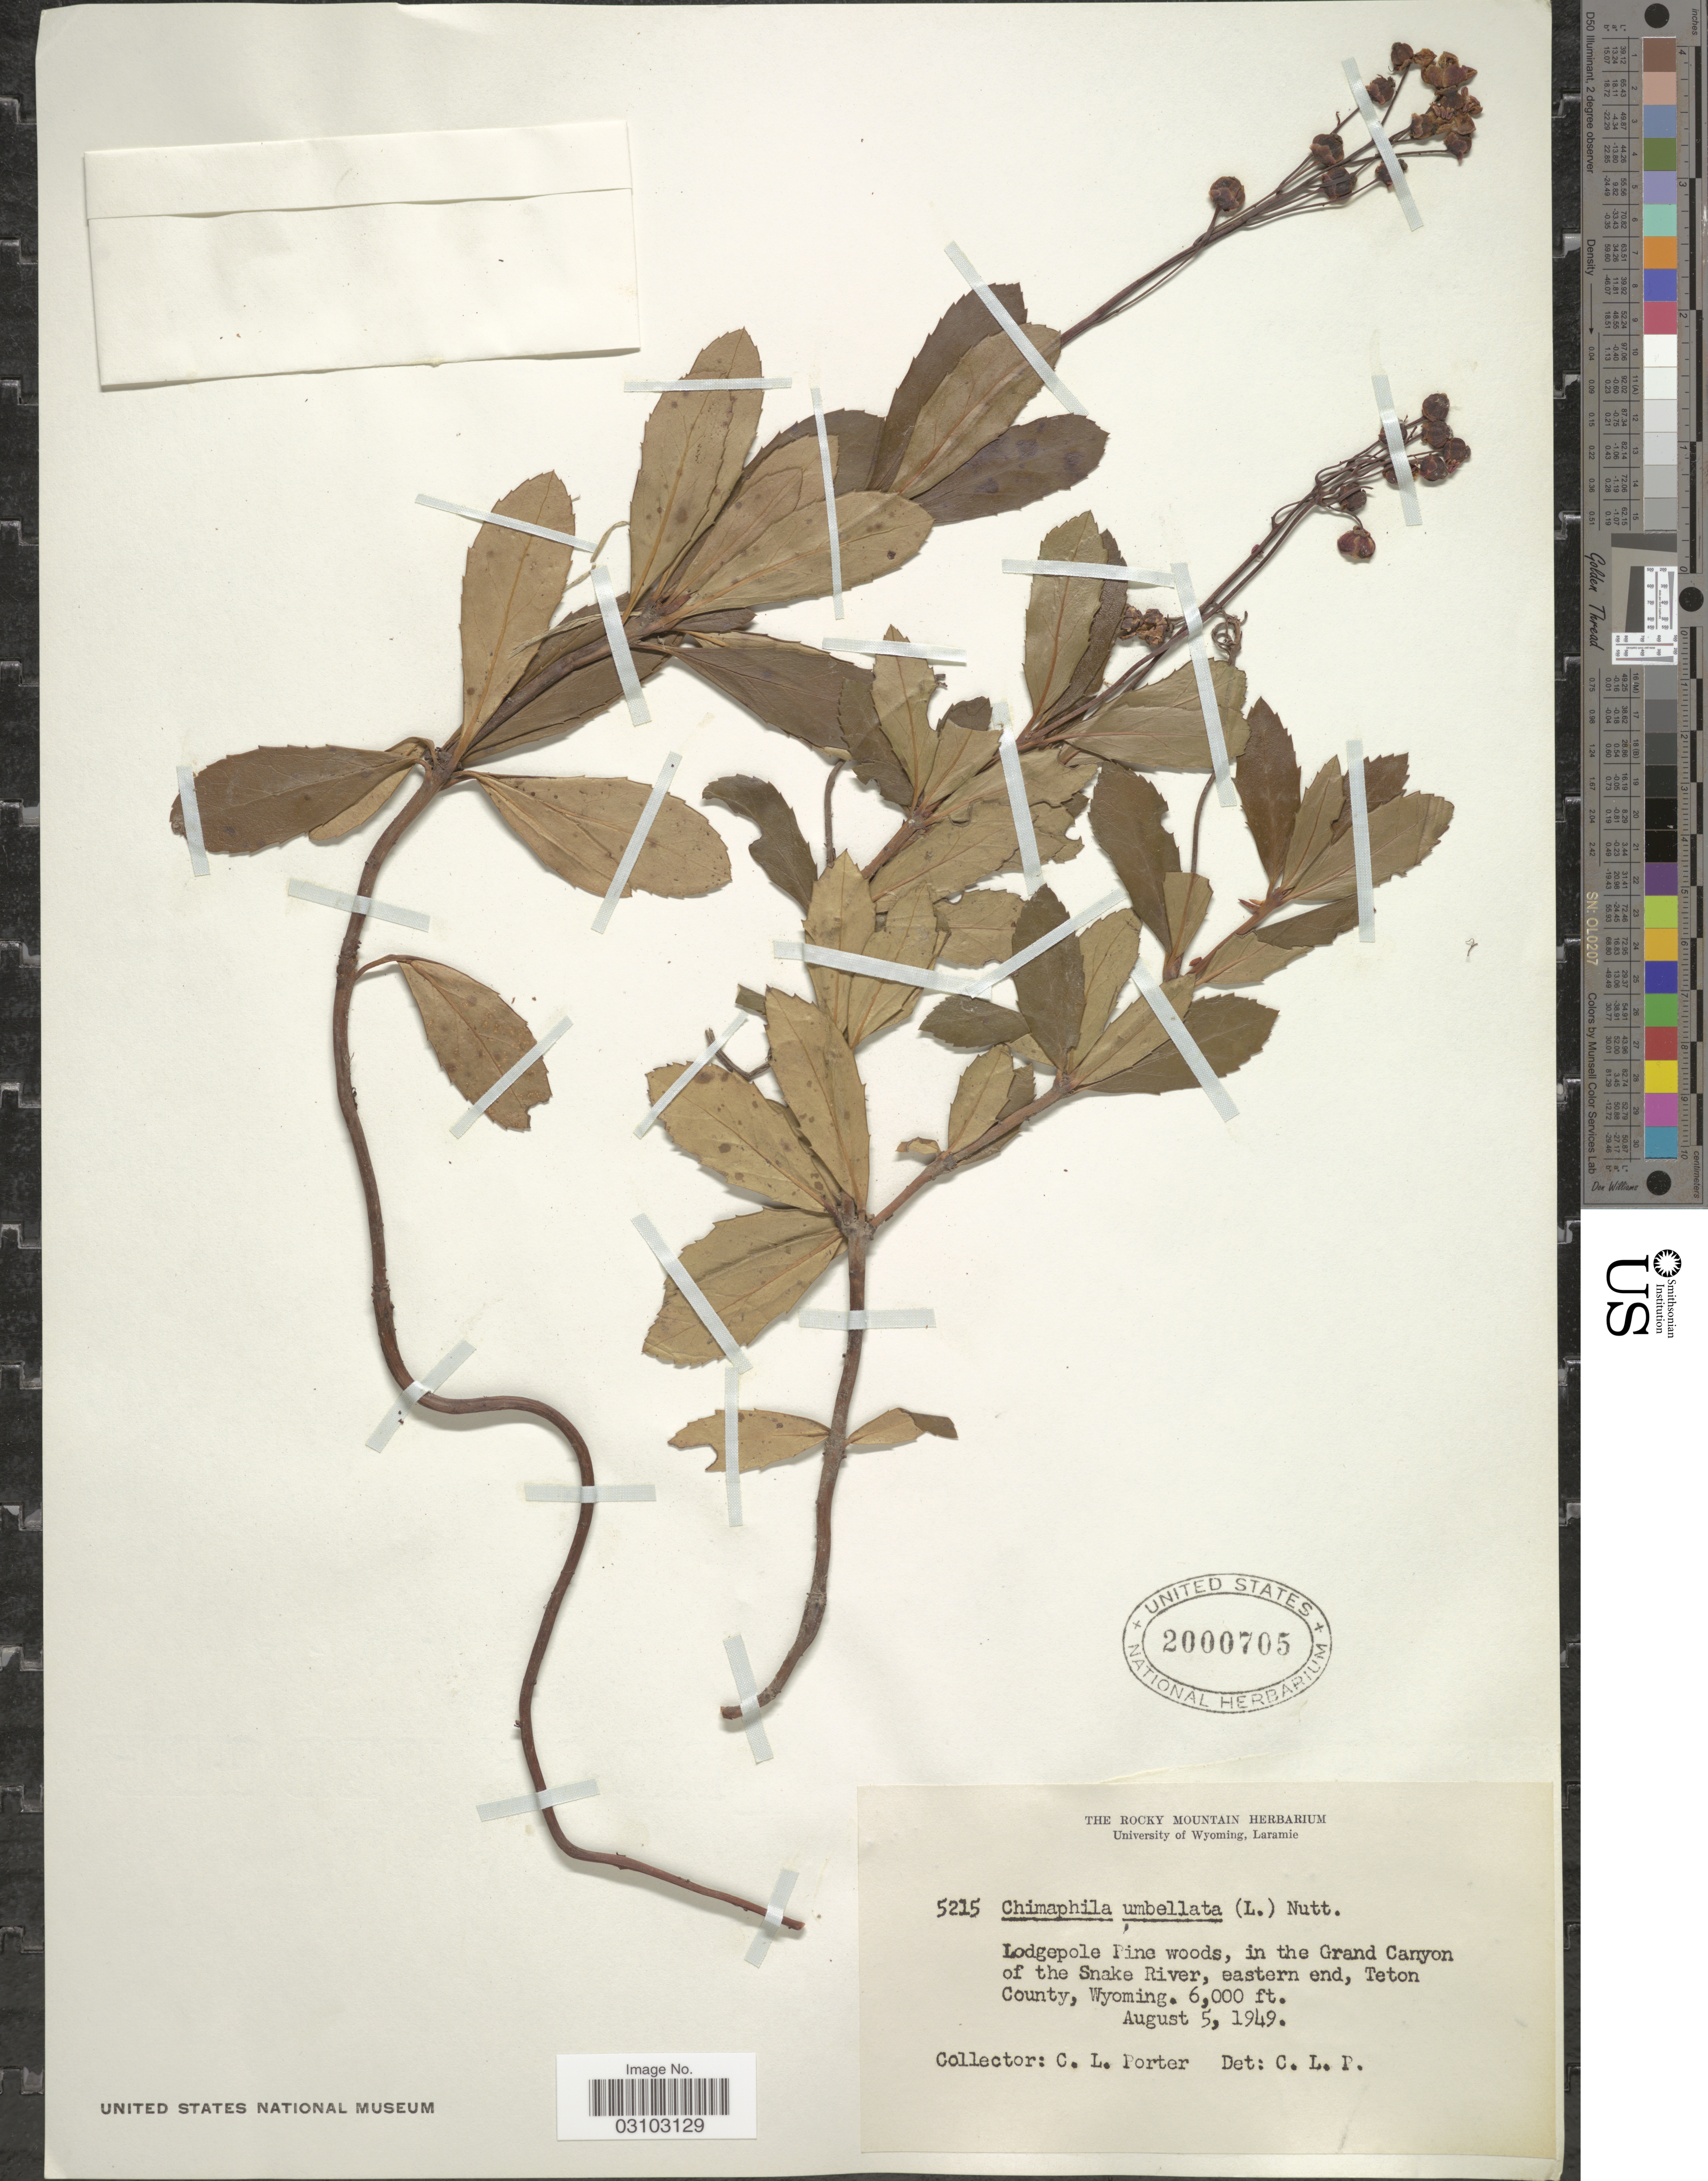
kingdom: Plantae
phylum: Tracheophyta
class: Magnoliopsida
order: Ericales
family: Ericaceae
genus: Chimaphila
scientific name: Chimaphila umbellata var. occidentalis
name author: (Rydb.) S.F. Blake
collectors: C. L. Porter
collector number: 5215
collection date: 1949-08-05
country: United States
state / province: Wyoming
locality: Lodgepole Pine woods, in the Grand Canyon of the Snake River, eastern end, Teton County.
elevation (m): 1829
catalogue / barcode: US 2000705